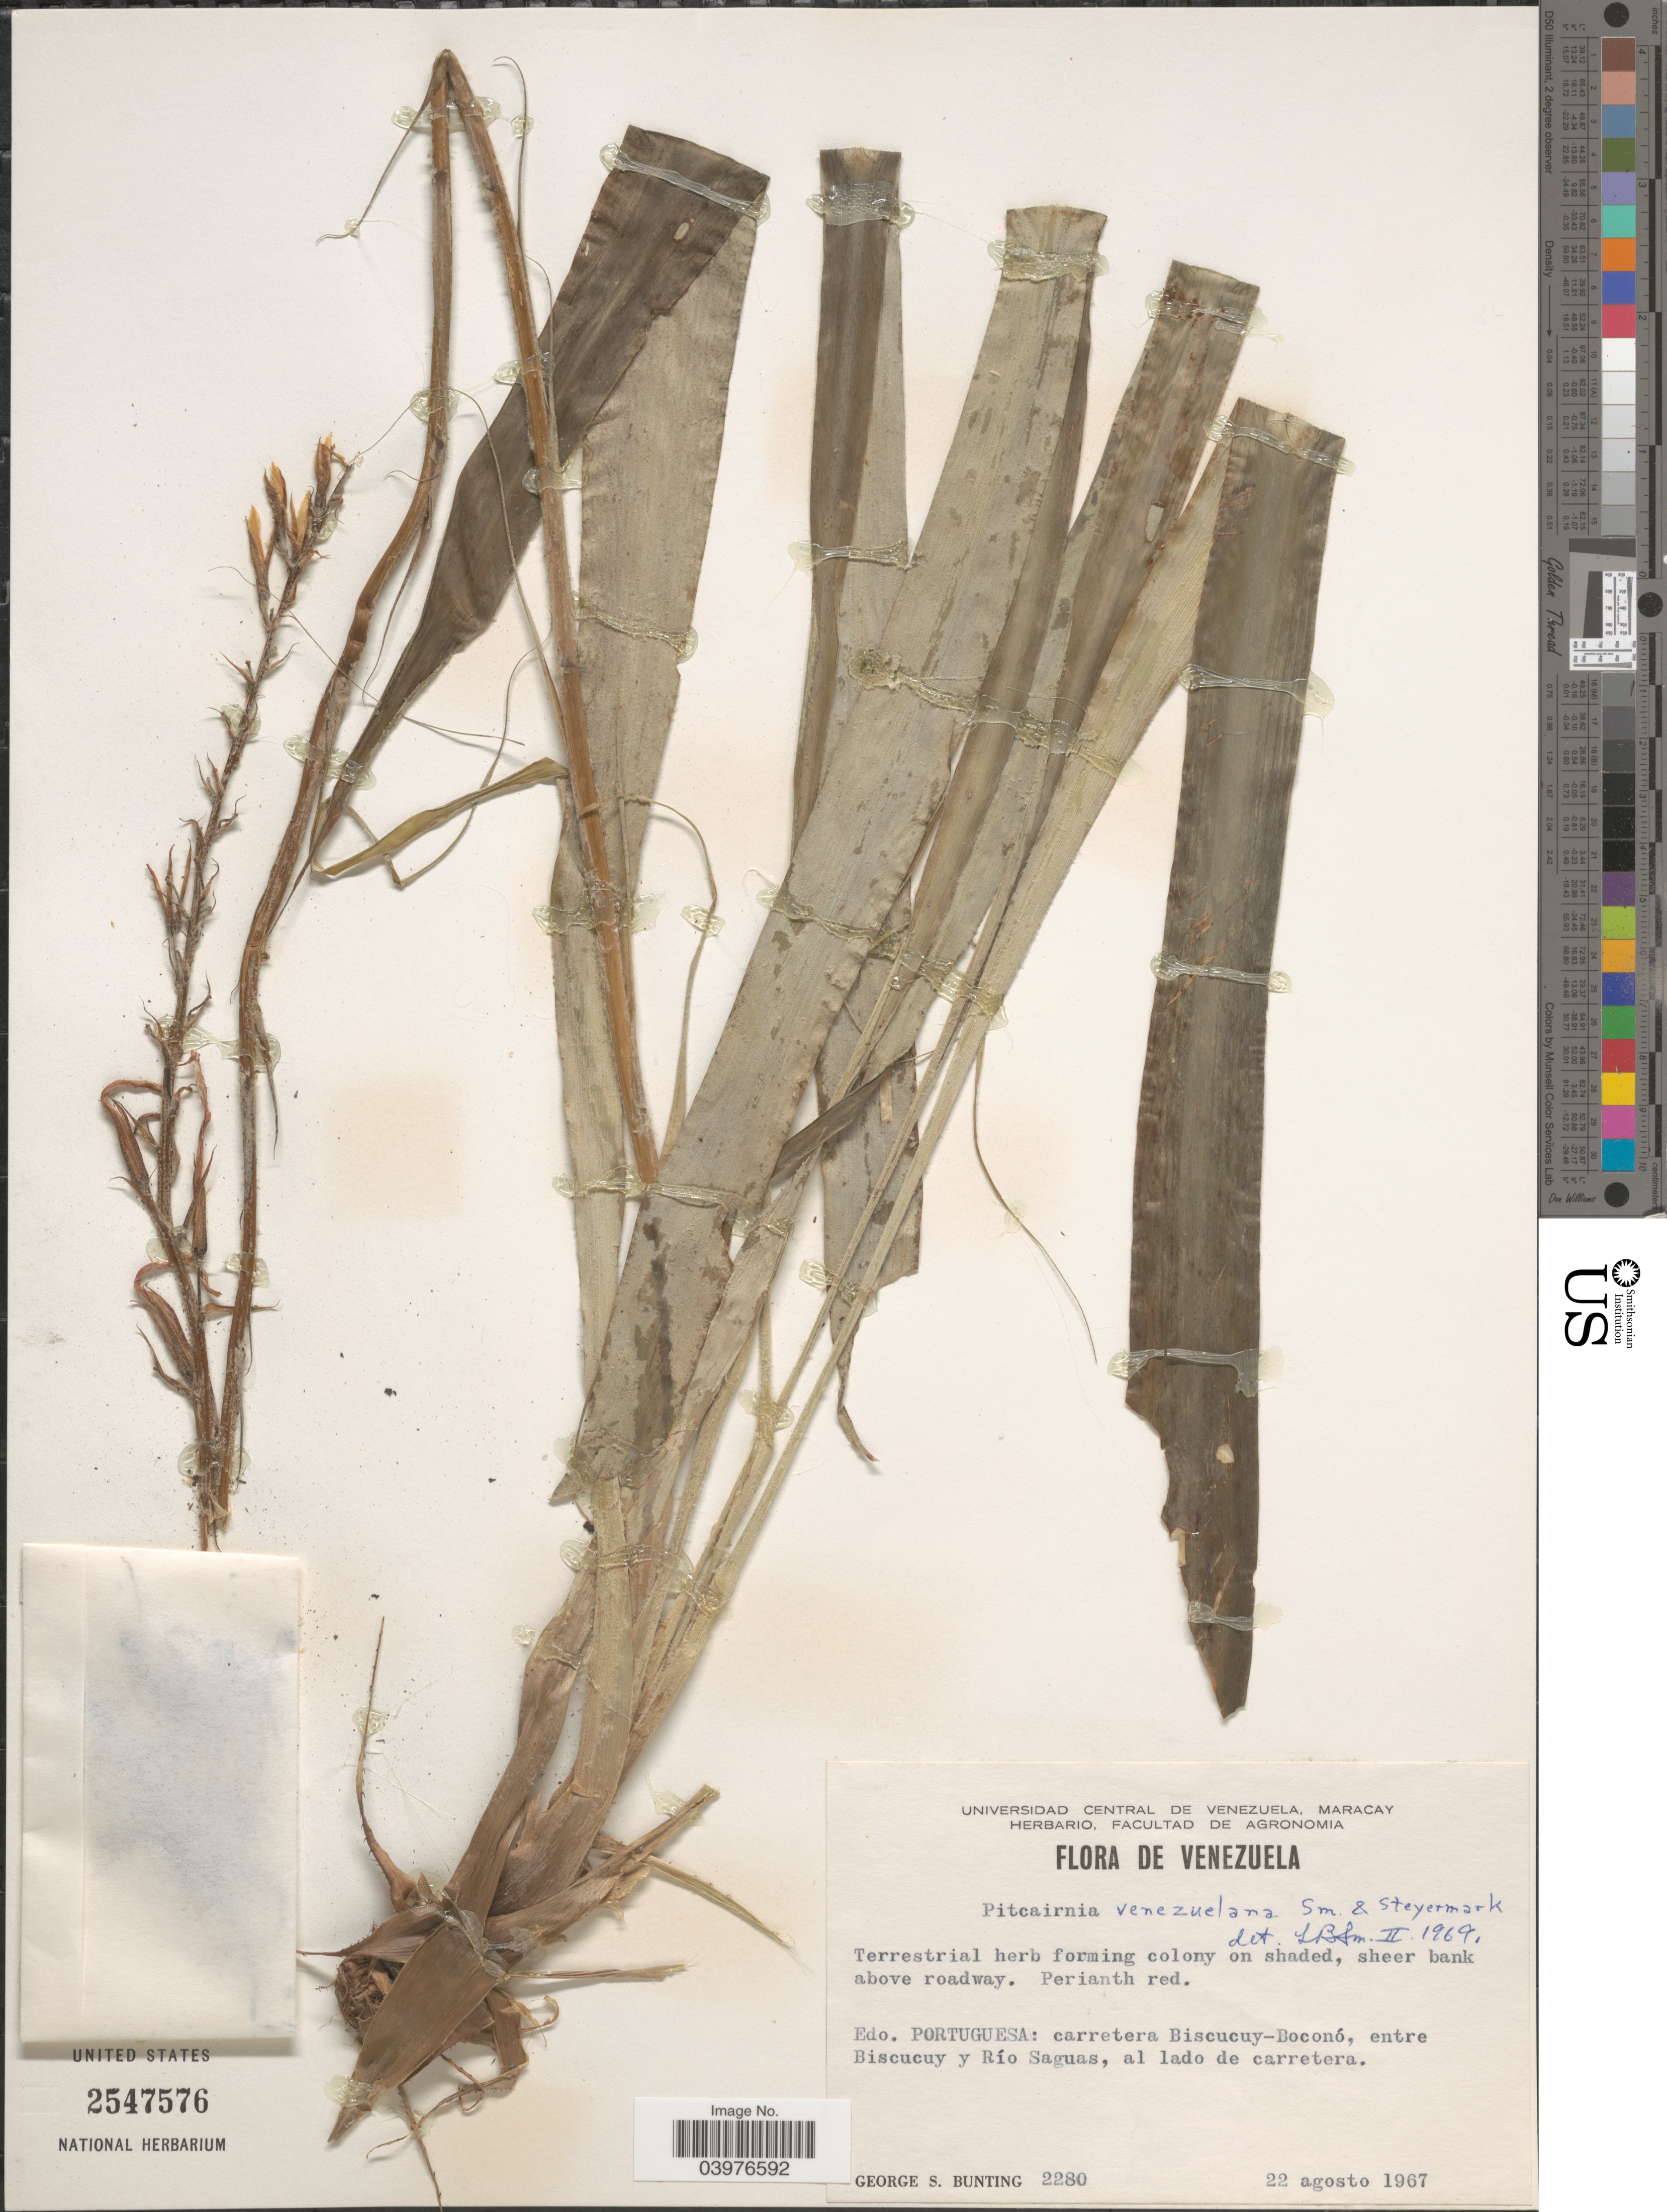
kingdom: Plantae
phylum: Tracheophyta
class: Liliopsida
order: Poales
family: Bromeliaceae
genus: Pitcairnia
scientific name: Pitcairnia venezuelana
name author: L.B. Sm. & Steyerm.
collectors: G. S. Bunting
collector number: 2280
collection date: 1967-08-22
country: Venezuela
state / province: Portuguesa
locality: Carretera Biscucuy-Boconó, entre Biscucuy y Río Saguas, al lado de carretera.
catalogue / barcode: US 2547576